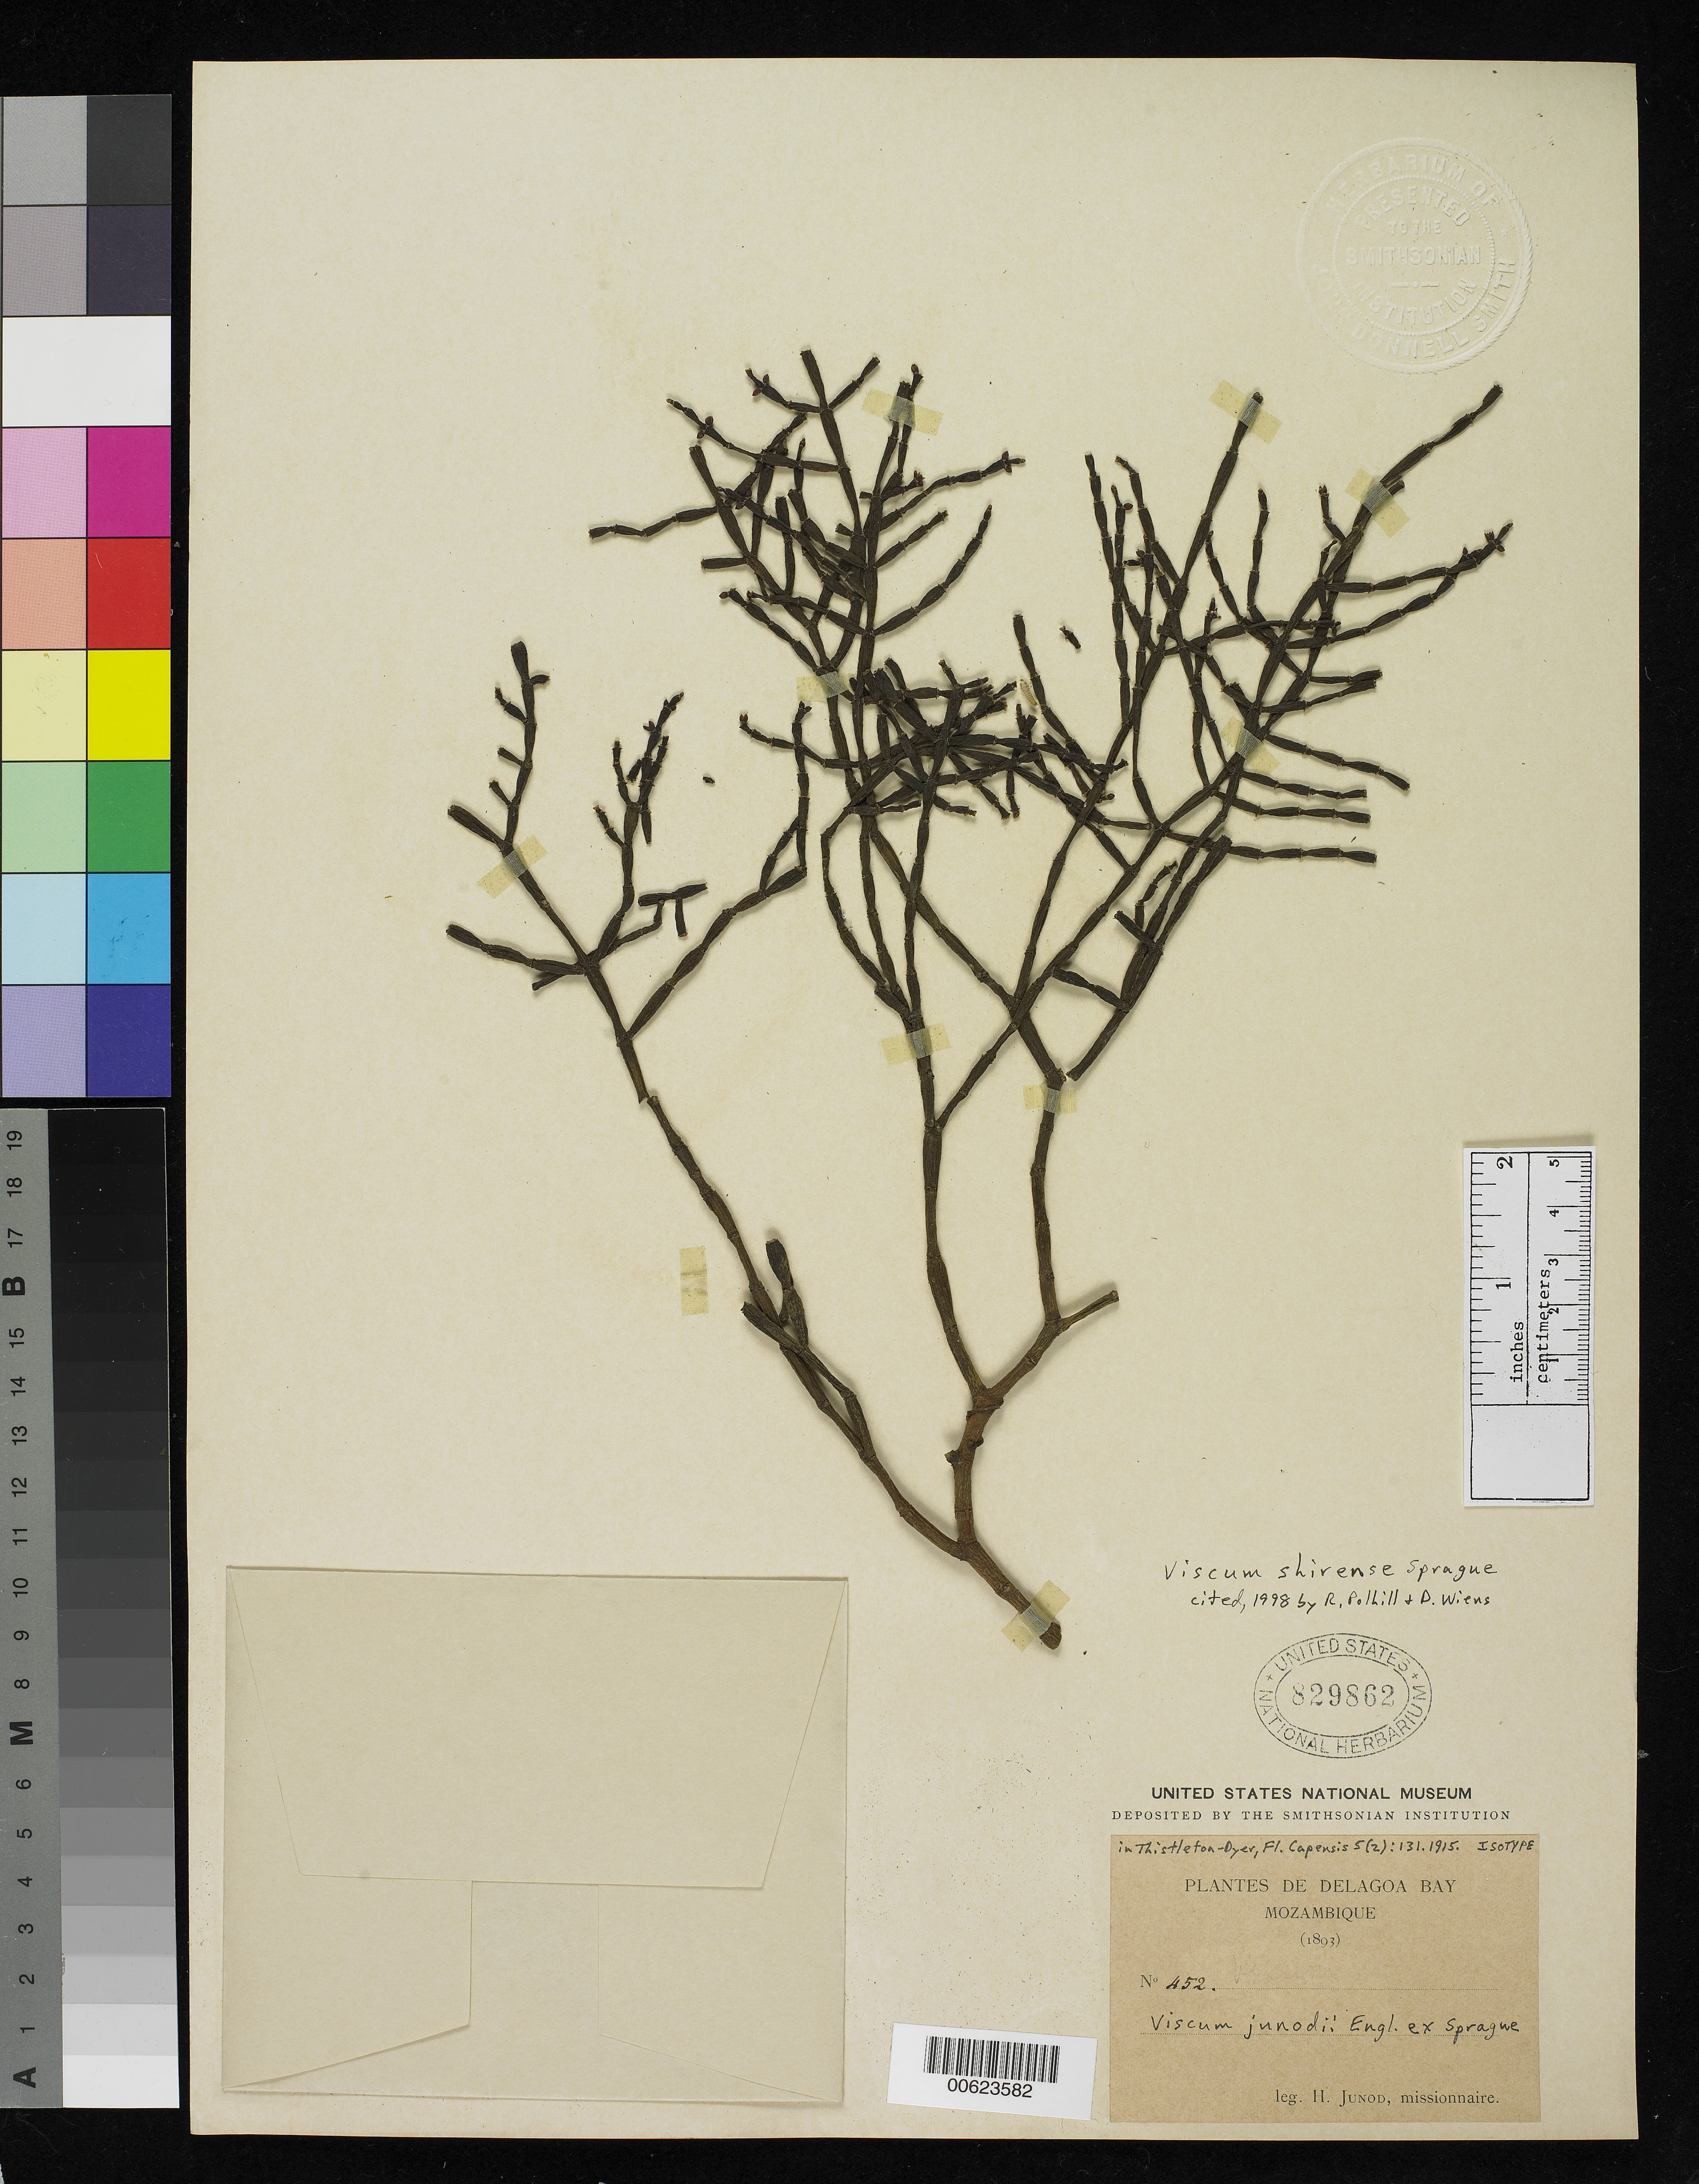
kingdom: Plantae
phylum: Tracheophyta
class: Magnoliopsida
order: Santalales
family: Viscaceae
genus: Viscum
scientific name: Viscum junodii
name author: Engl. ex Spruce in Dyer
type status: Isotype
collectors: H. Junod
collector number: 452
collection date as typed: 1893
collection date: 1893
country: Mozambique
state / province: Maputo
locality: Delagoa Bay.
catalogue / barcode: US 829862